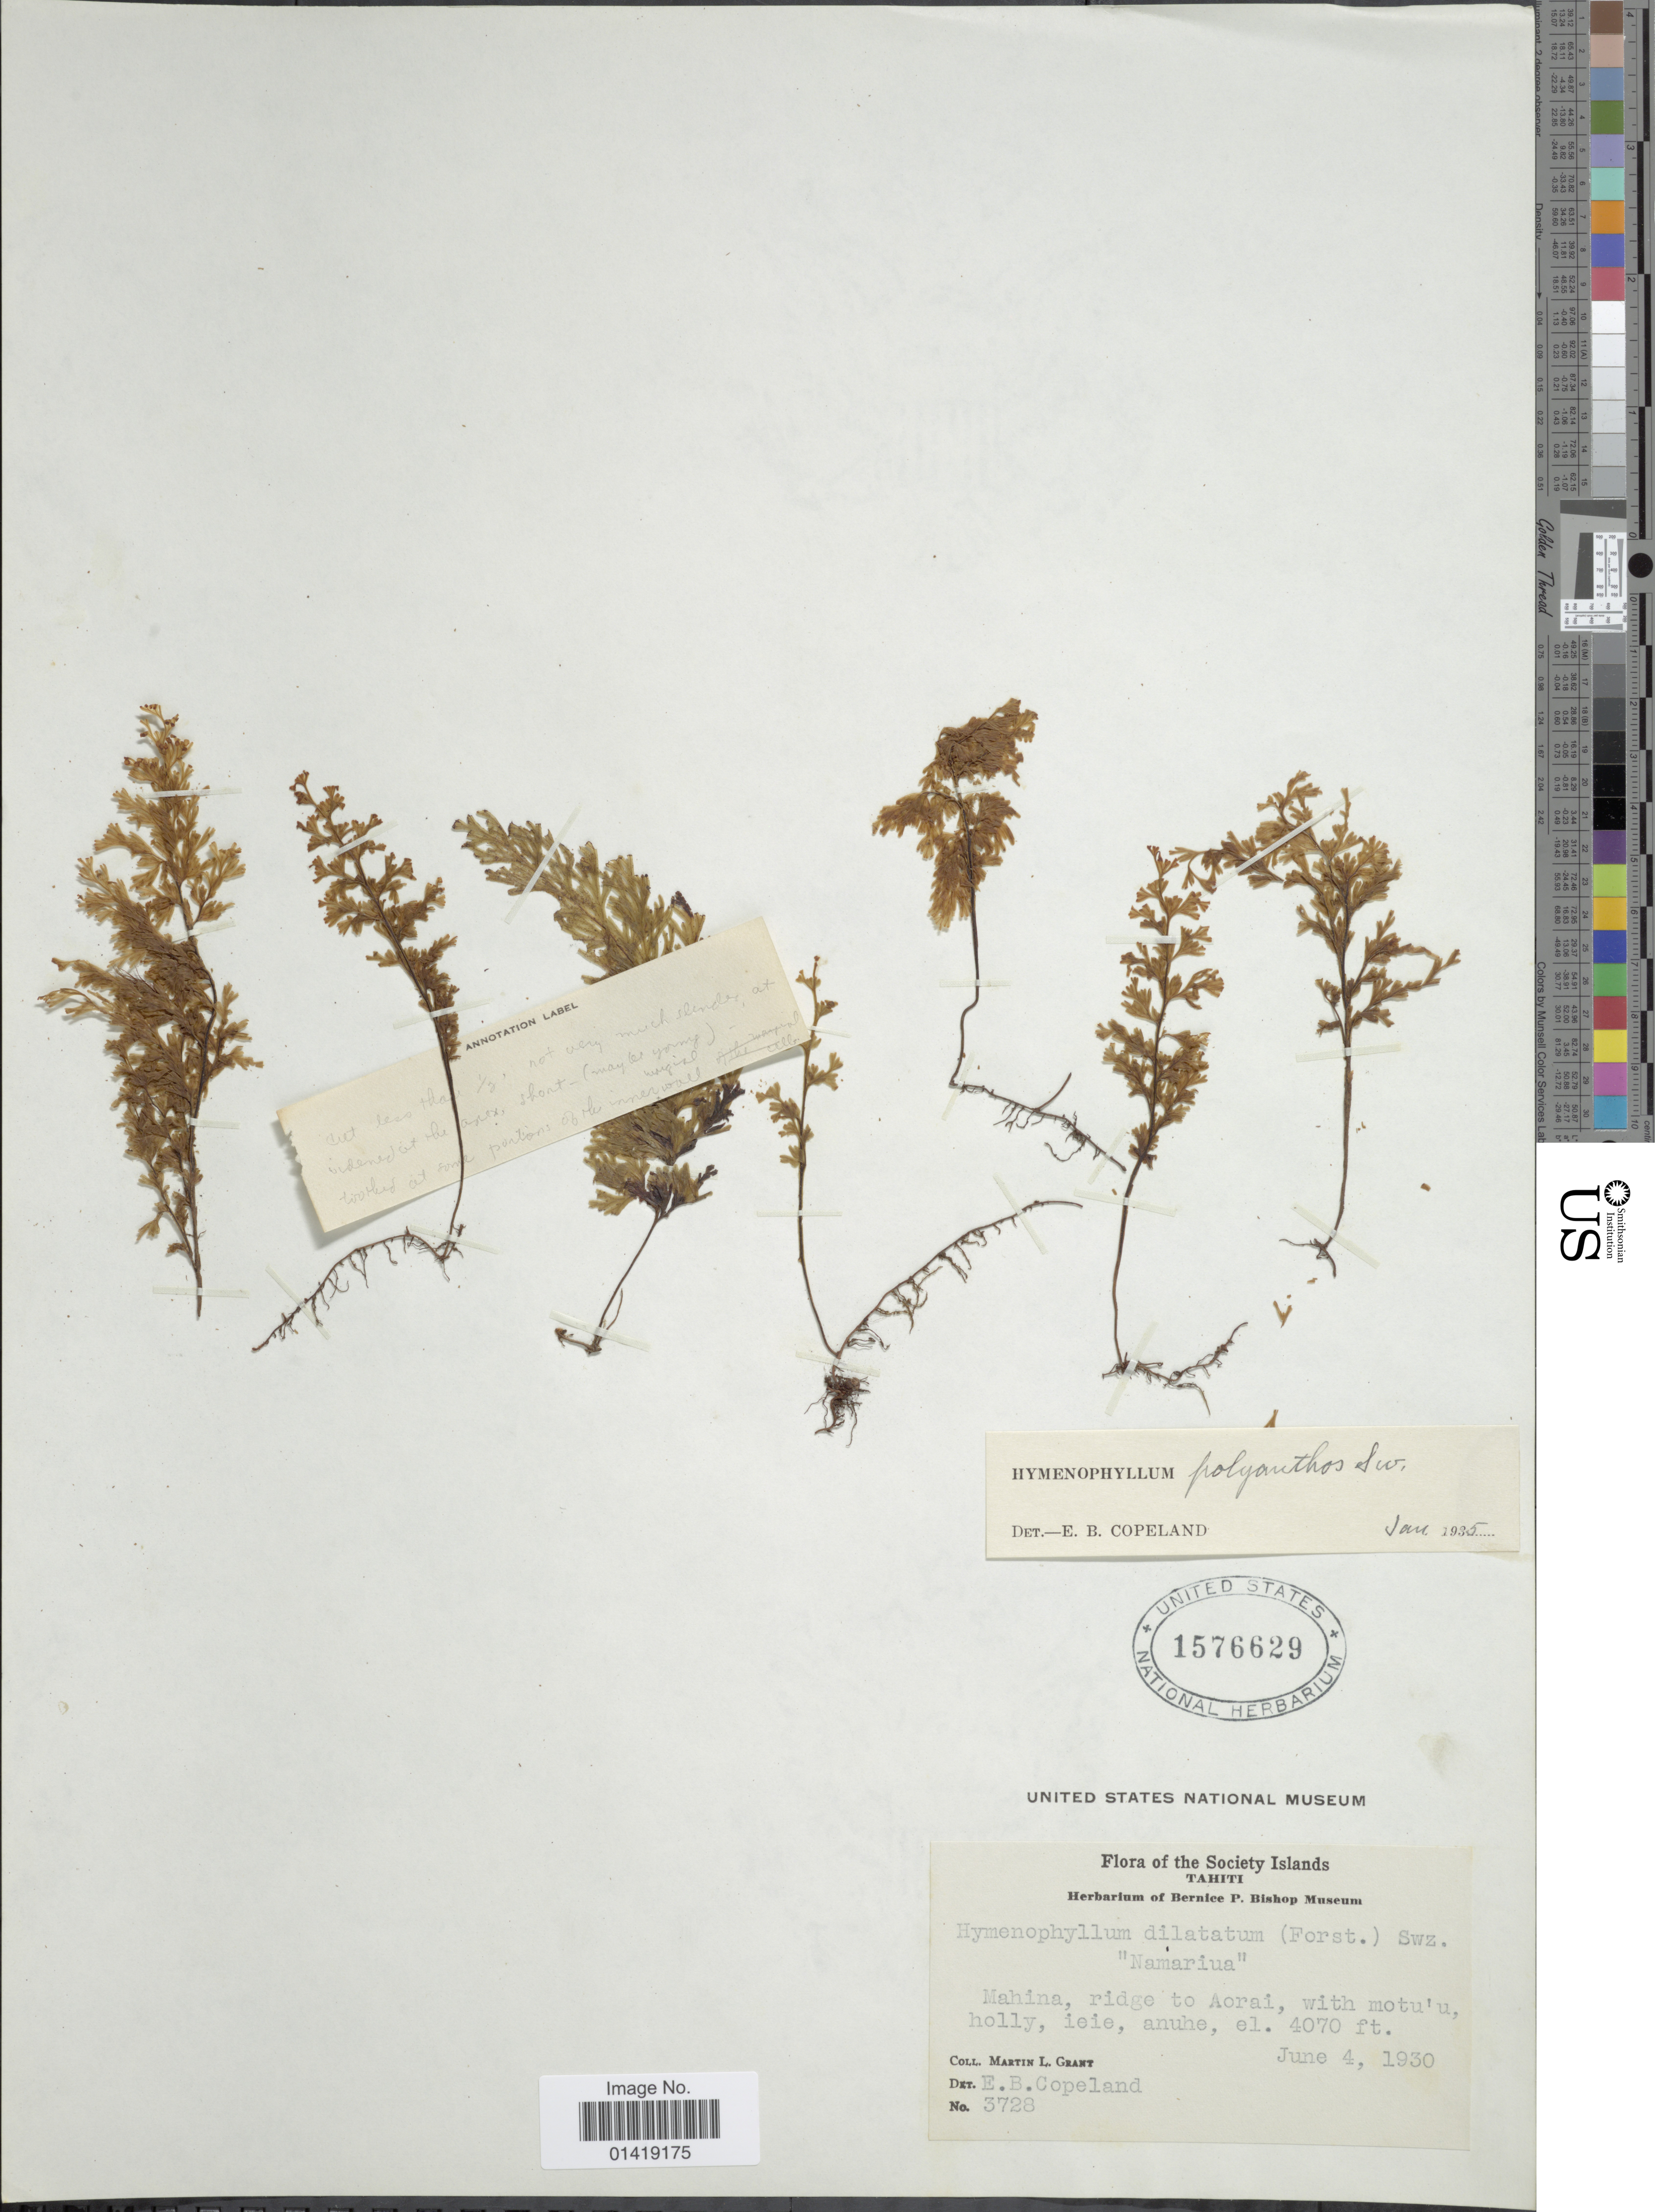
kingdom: Plantae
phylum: Tracheophyta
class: Polypodiopsida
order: Hymenophyllales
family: Hymenophyllaceae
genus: Hymenophyllum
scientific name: Hymenophyllum polyanthos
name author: (Sw.) Sw.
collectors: M. L. Grant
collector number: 3728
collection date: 1930-06-04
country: French Polynesia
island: Tahiti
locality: The Society Islands. Tahiti. Dist: Mahina, ridge to Aorai with motu'u holly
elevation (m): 1241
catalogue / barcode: US 1576629